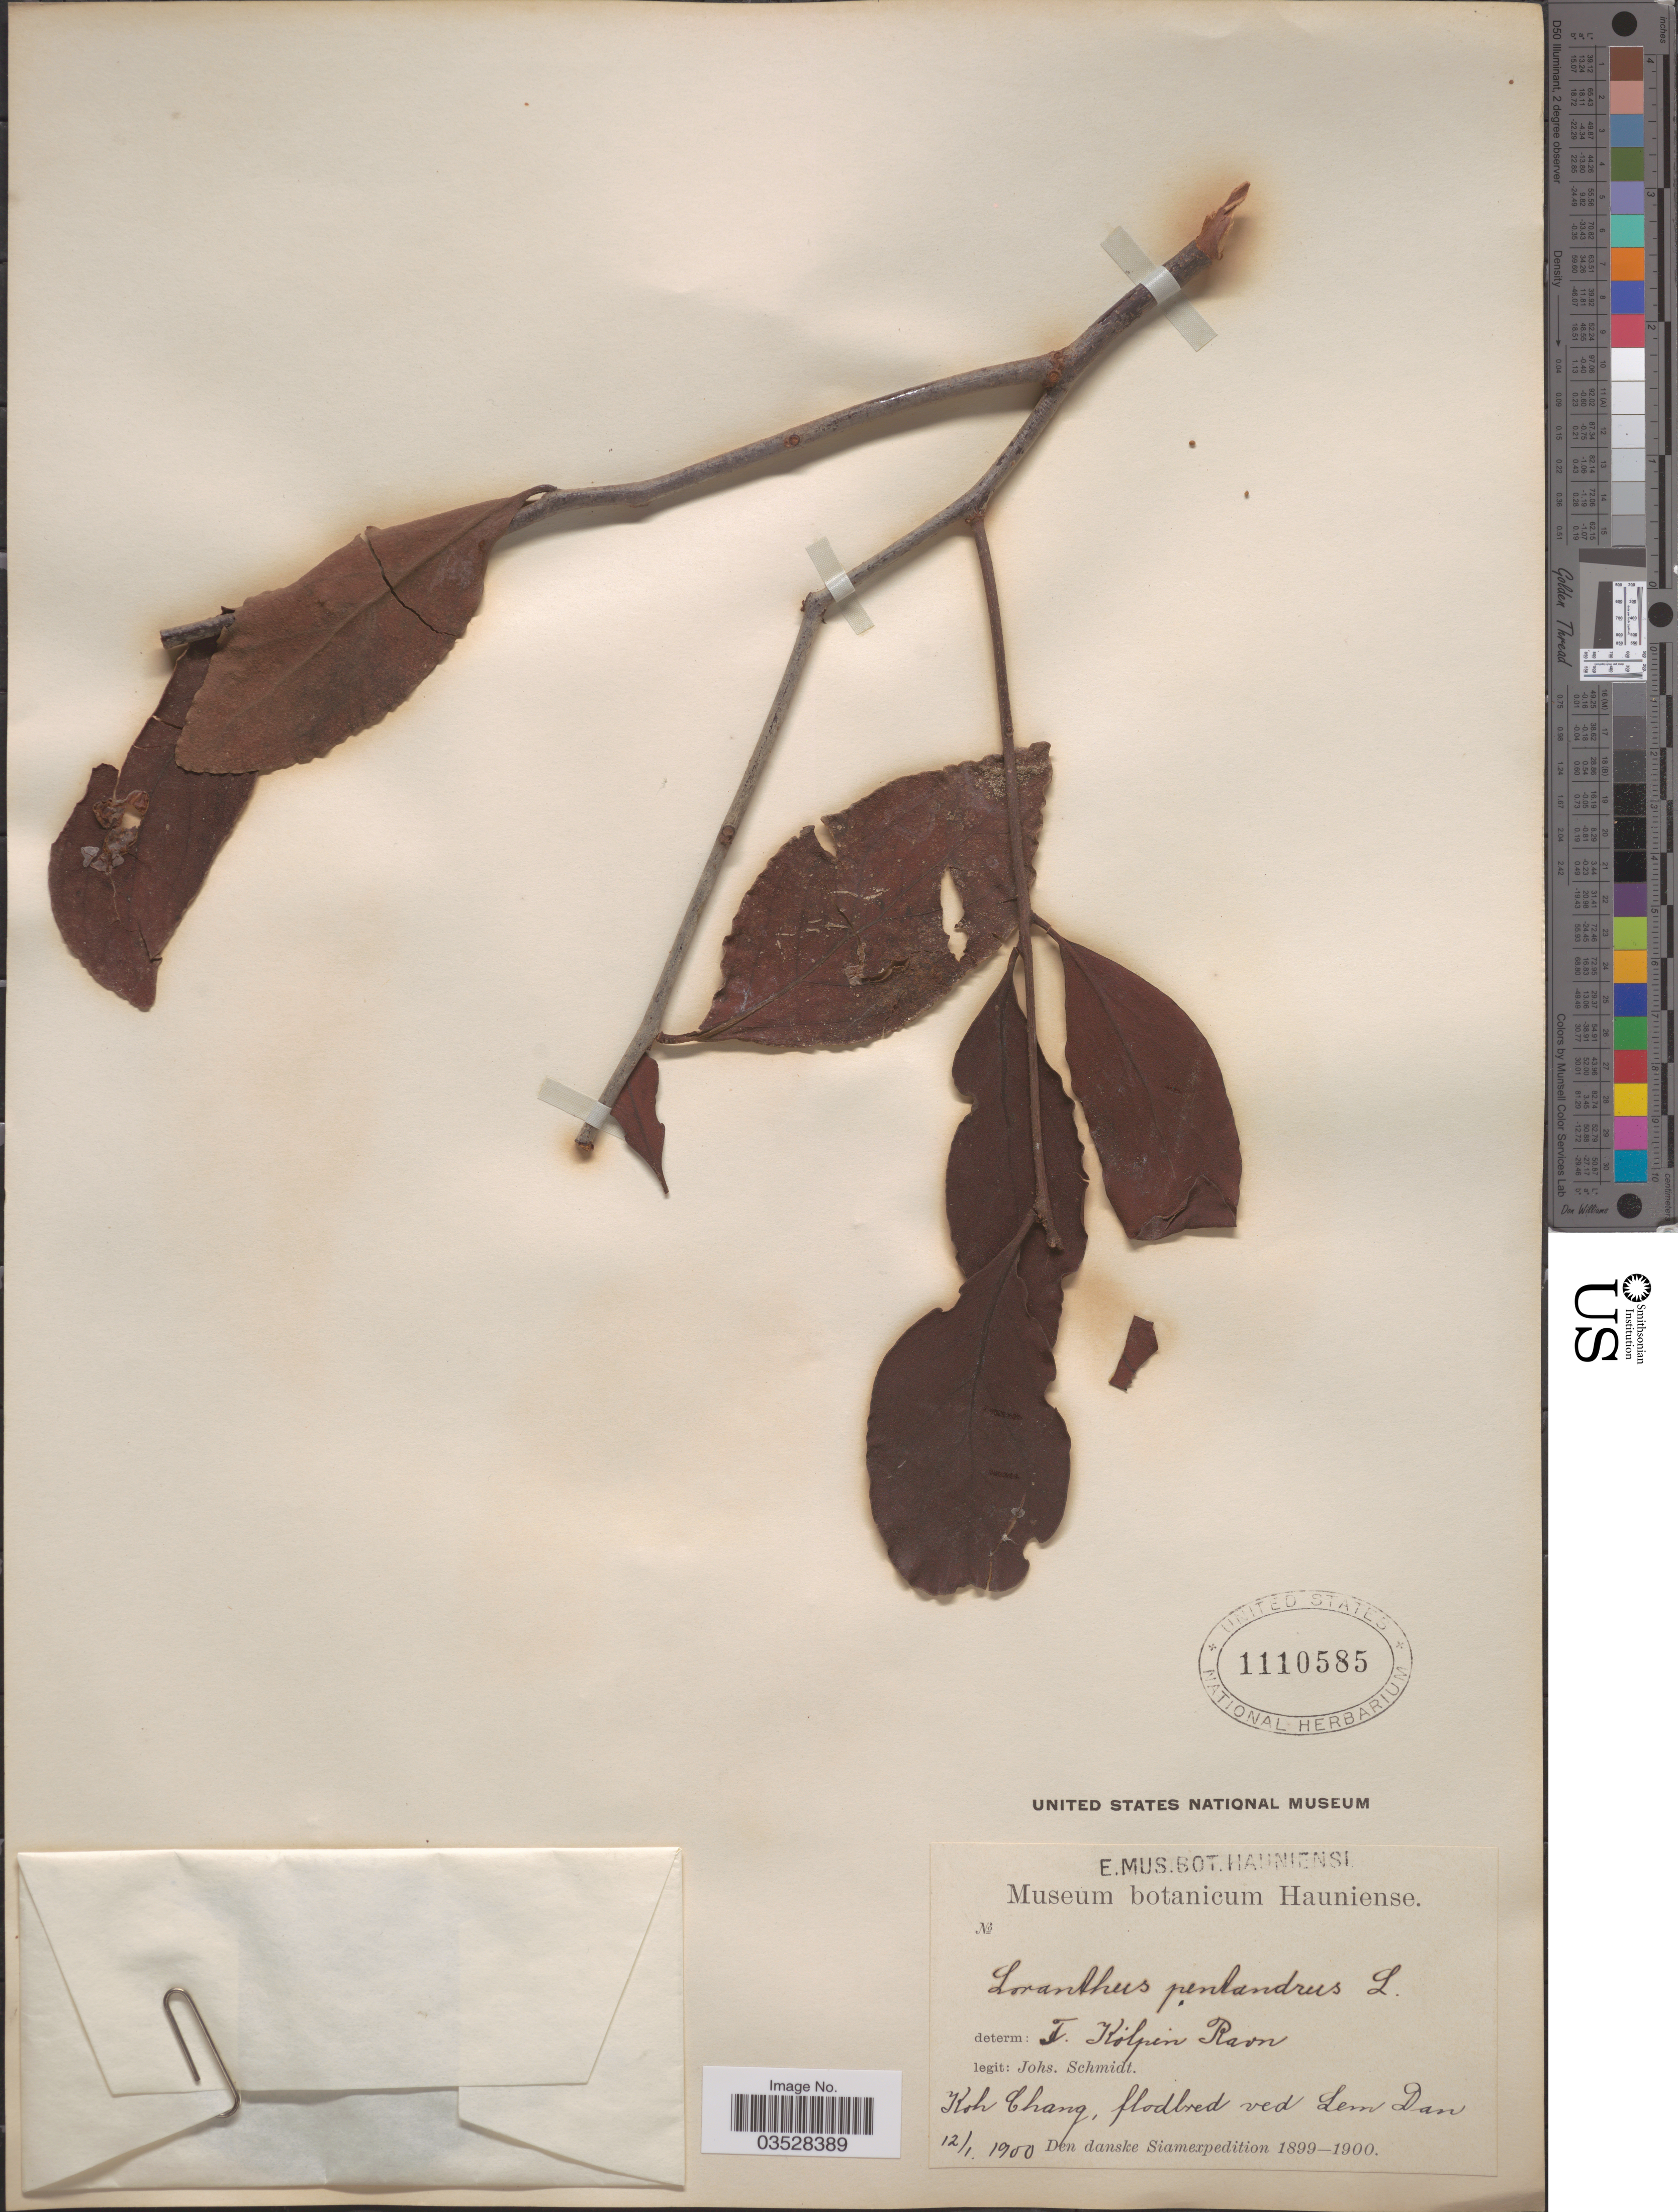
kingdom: Plantae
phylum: Tracheophyta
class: Magnoliopsida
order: Santalales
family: Loranthaceae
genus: Loranthus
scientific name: Loranthus pentandrus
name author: L.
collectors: J. Schmidt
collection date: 1900-01-12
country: Thailand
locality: Koh Chang, flodbred ved Lem Dan. Siam.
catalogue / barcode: US 1110585